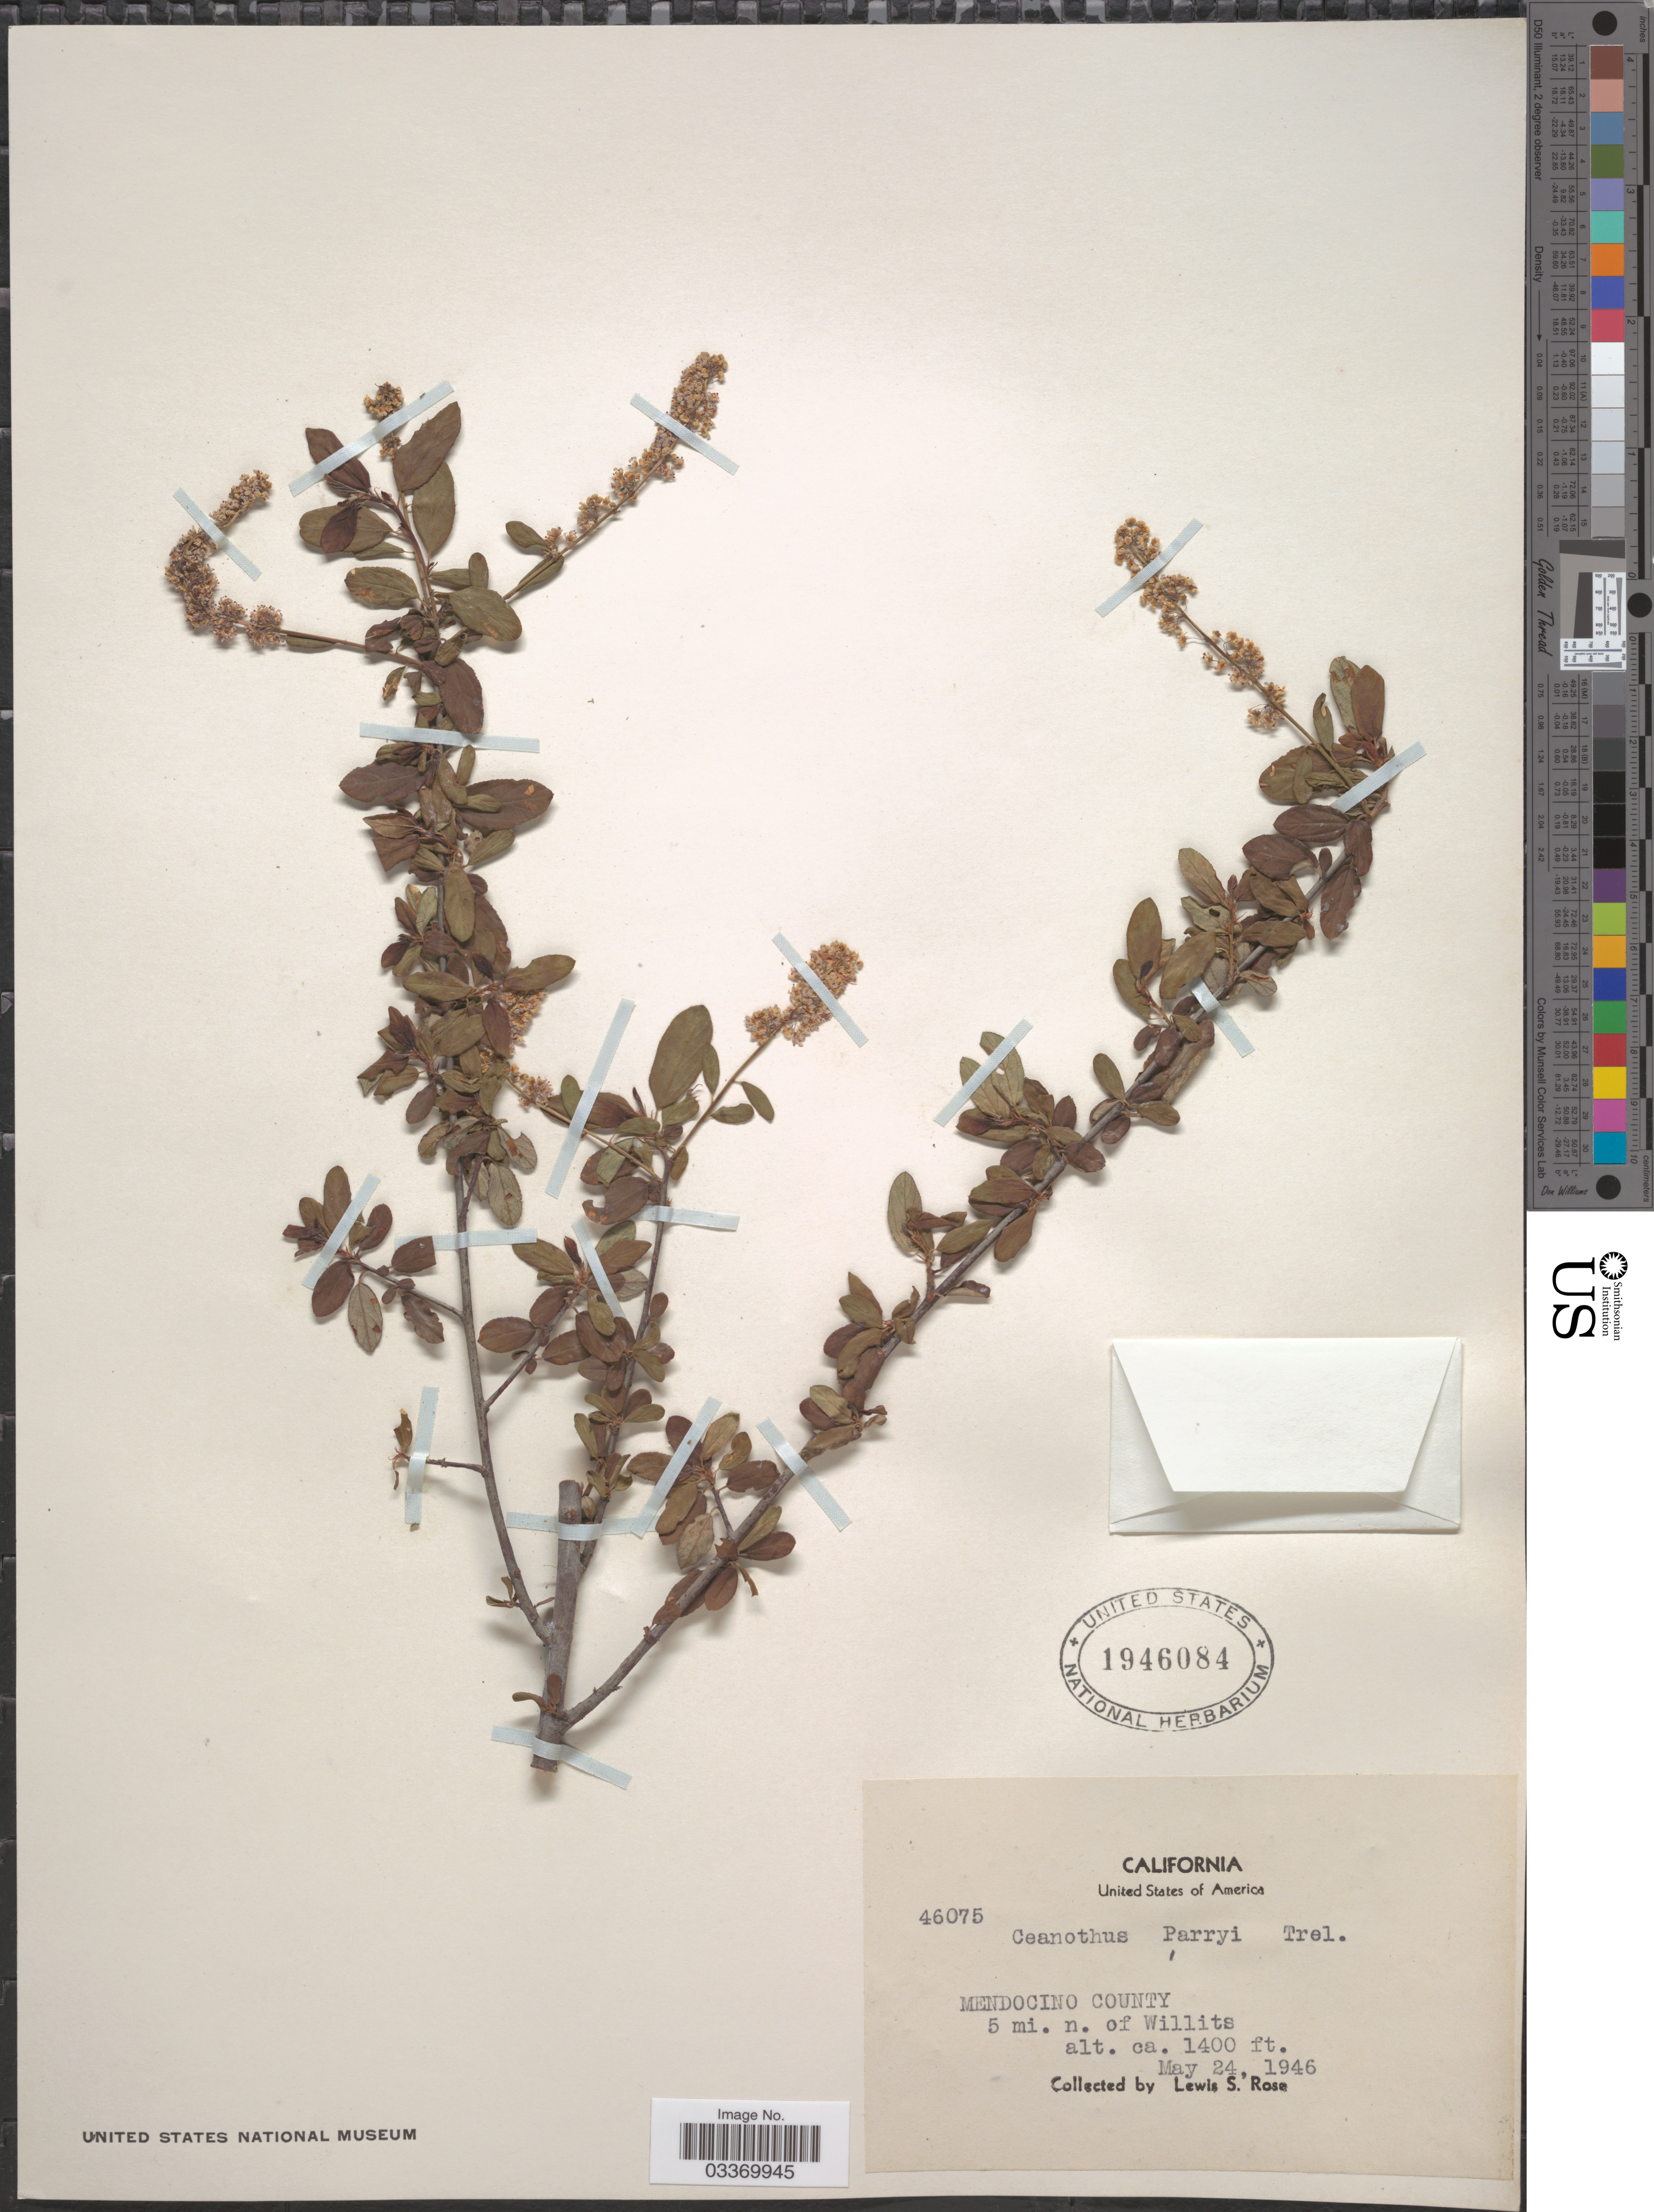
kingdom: Plantae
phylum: Tracheophyta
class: Magnoliopsida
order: Rosales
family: Rhamnaceae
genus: Ceanothus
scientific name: Ceanothus parryi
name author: Trel.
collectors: L. S. Rose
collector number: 46075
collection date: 1946-05-24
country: United States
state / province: California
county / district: Mendocino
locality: Mendocino County 5 mi. n. of Willits.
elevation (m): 427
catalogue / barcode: US 1946084